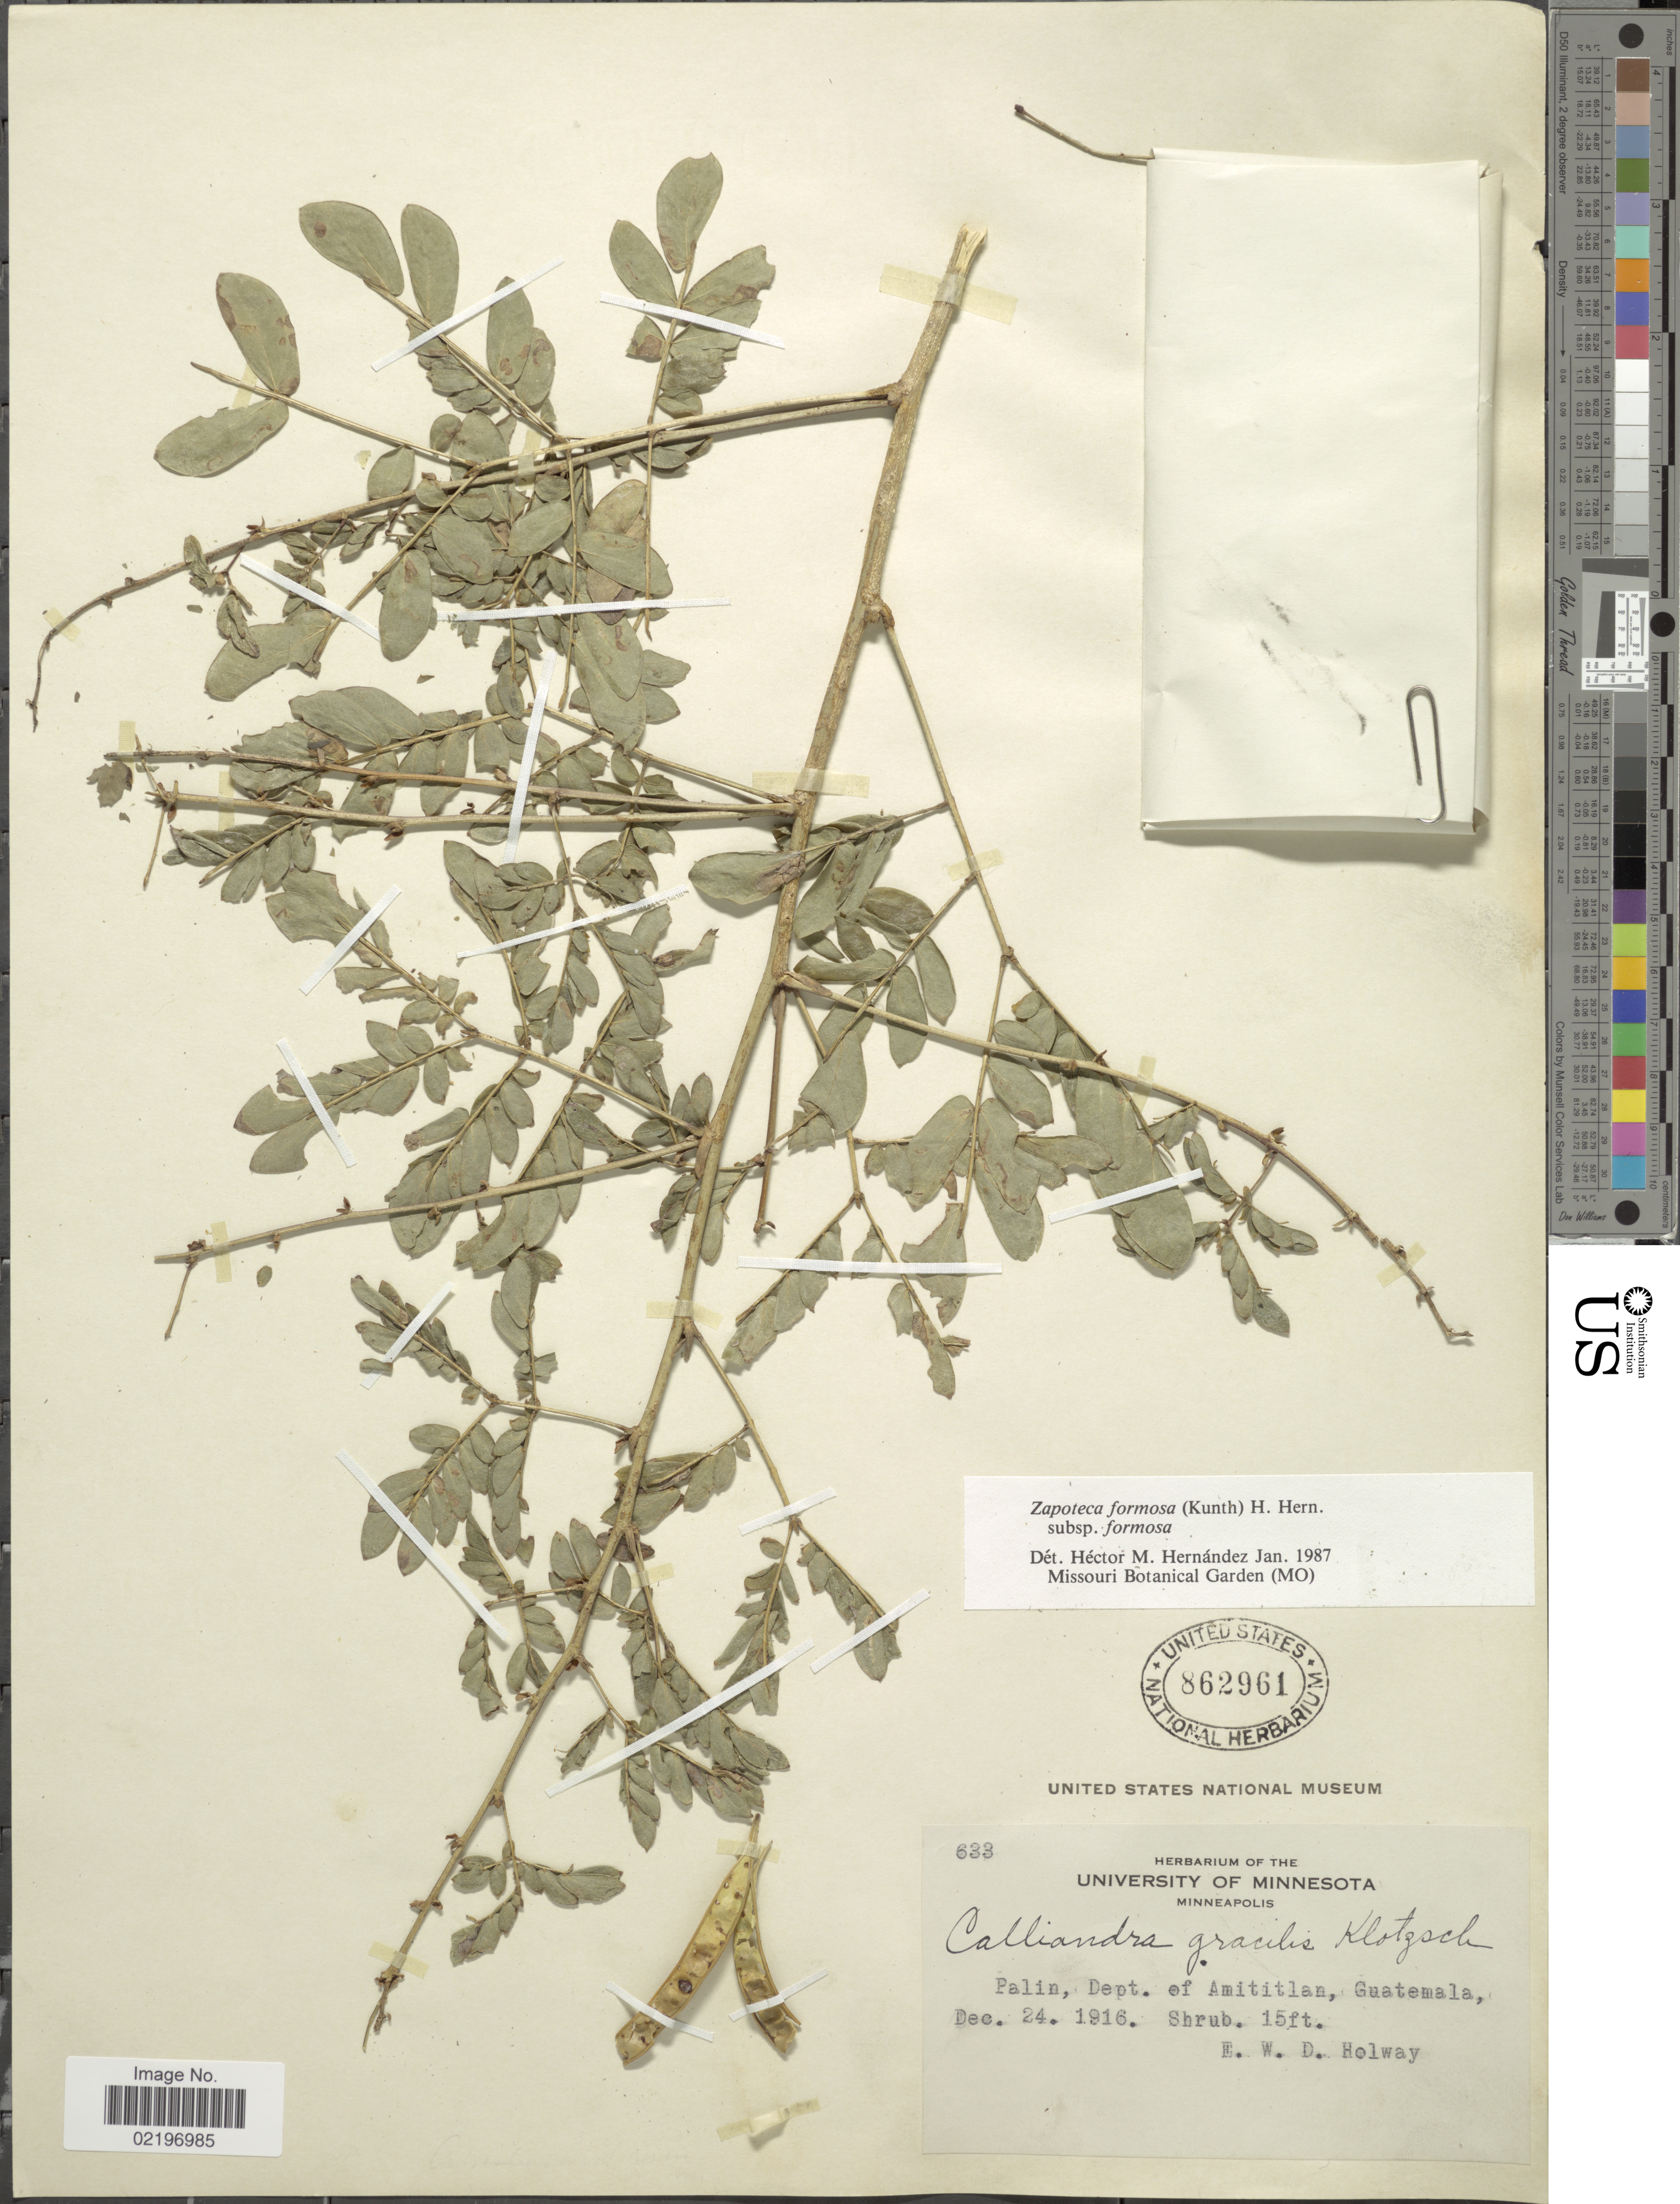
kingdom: Plantae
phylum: Tracheophyta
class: Magnoliopsida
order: Fabales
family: Fabaceae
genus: Zapoteca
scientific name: Zapoteca formosa subsp. formosa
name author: (Kunth) H.M. Hern.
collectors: E. W. D. Holway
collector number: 633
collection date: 1916-12-24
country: Guatemala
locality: Palin, Dept. of Amititlan.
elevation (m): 5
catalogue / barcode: US 862961